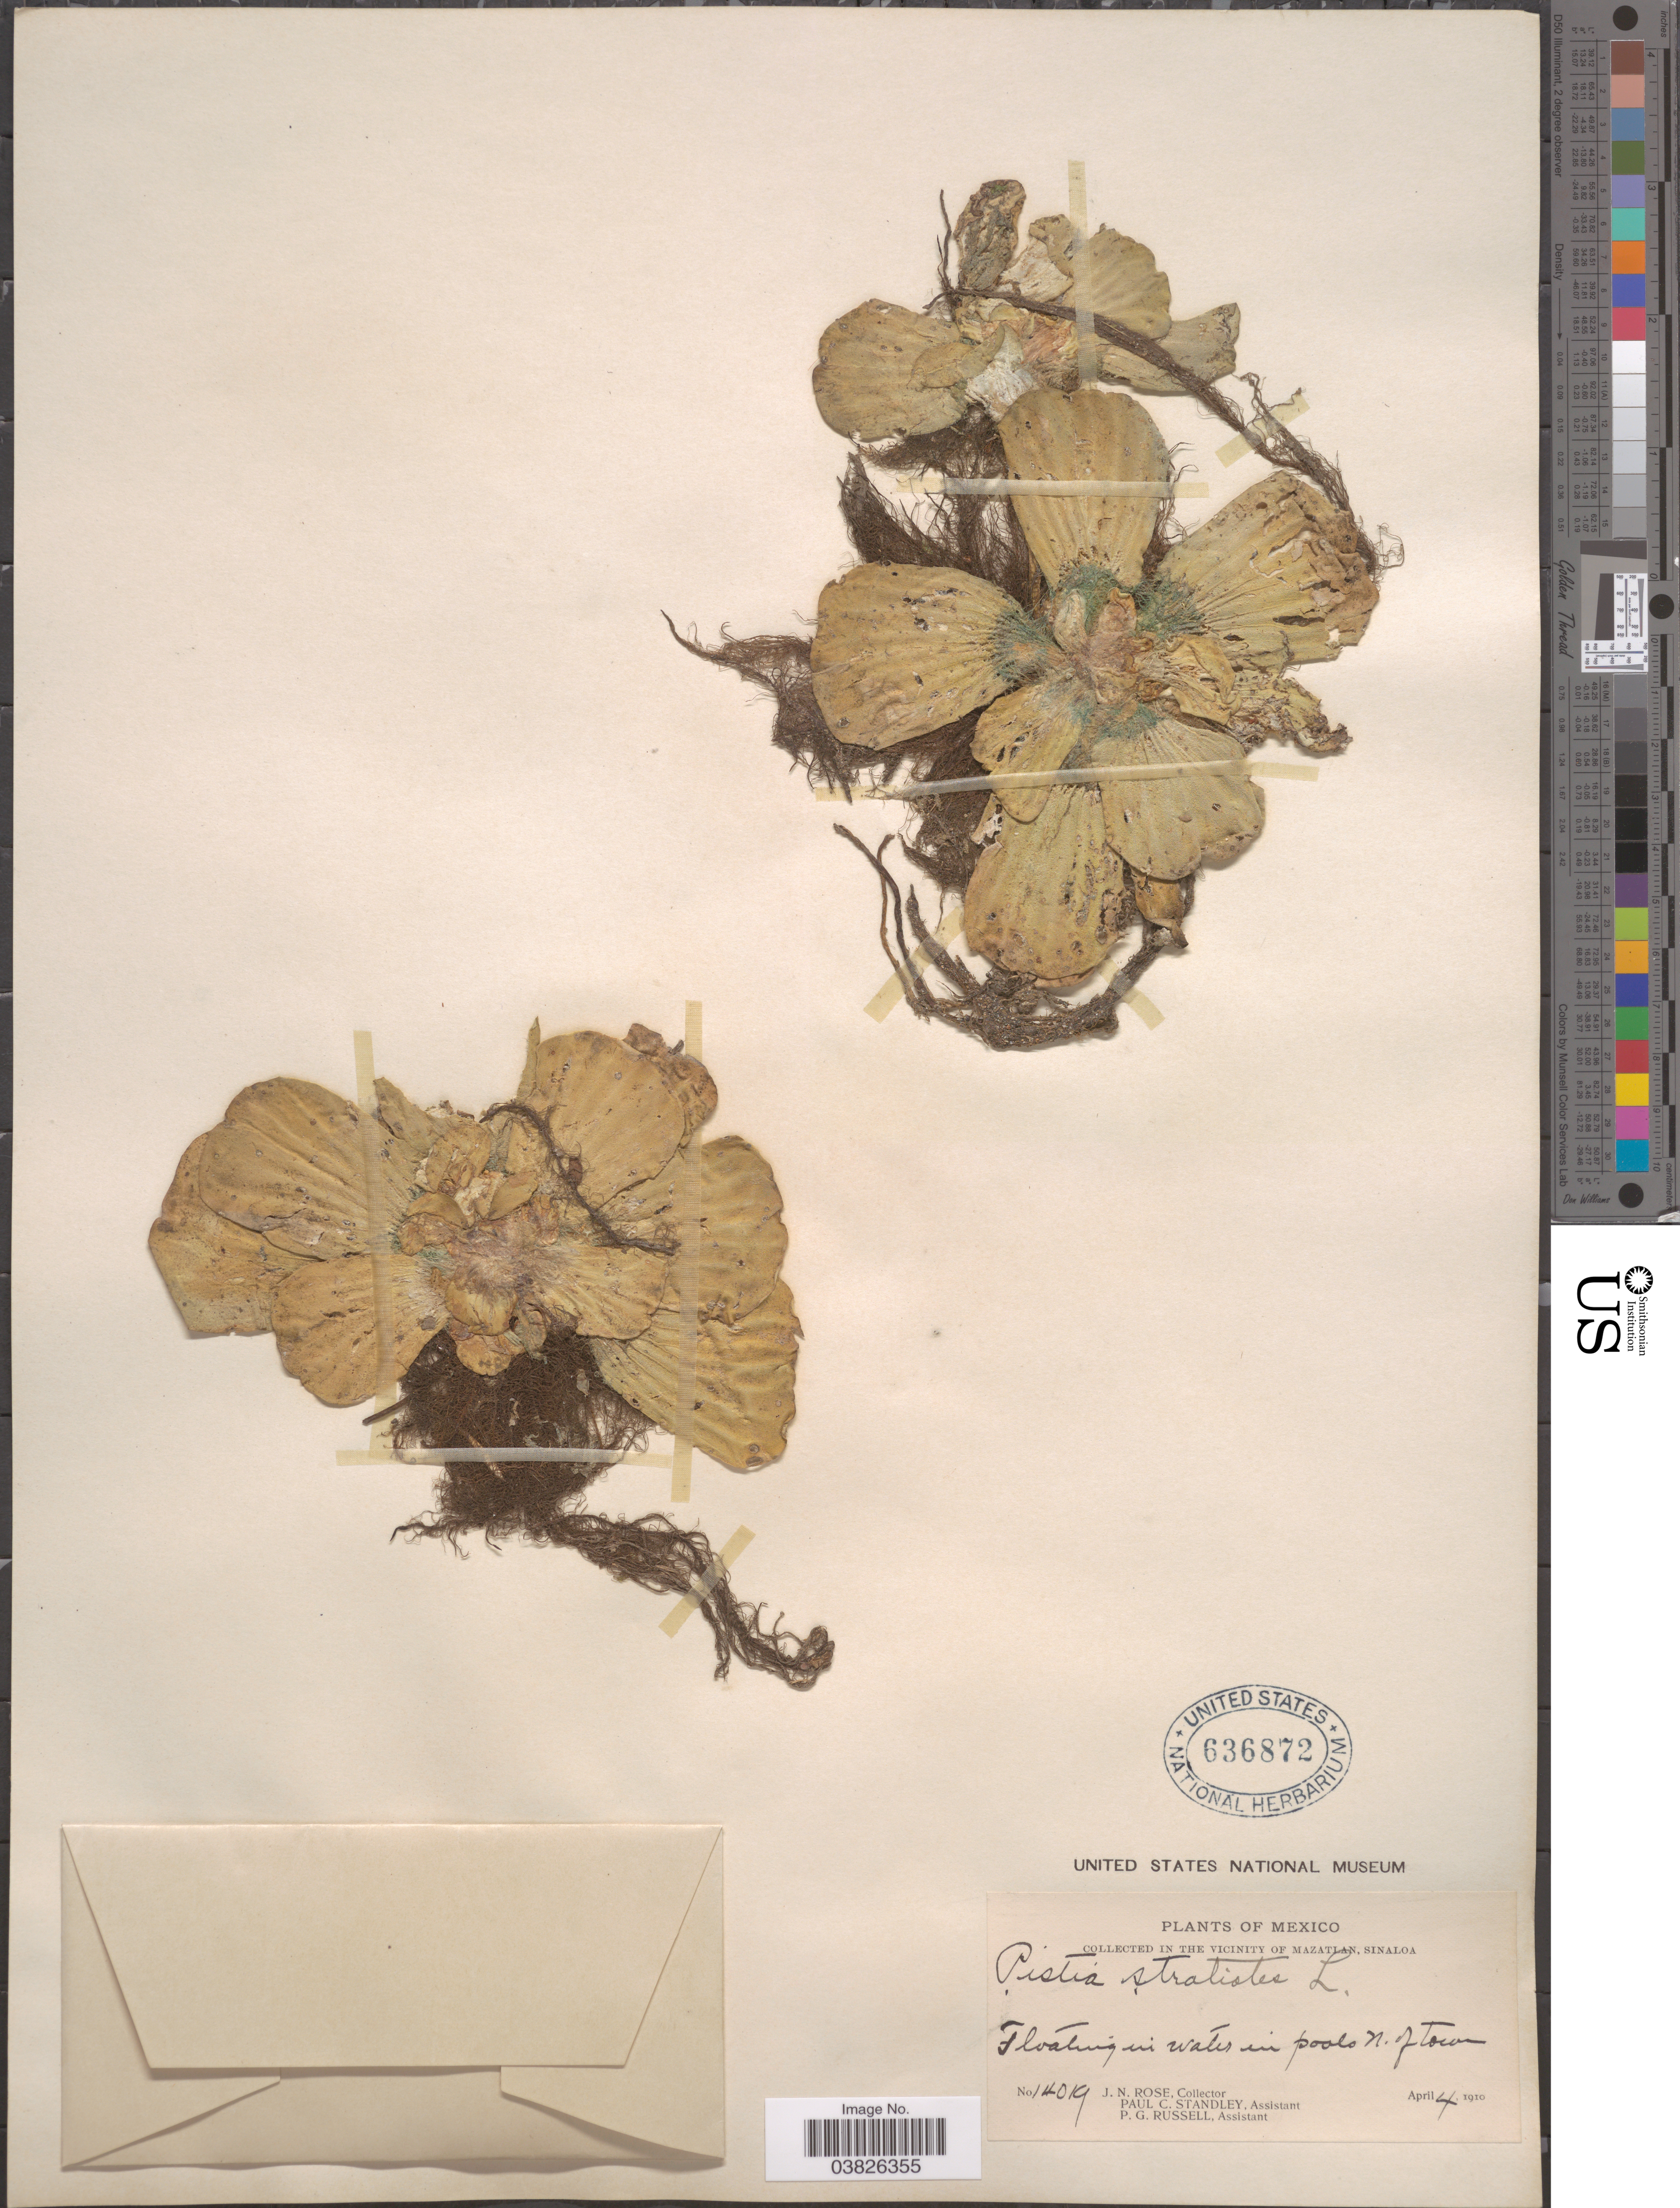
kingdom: Plantae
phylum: Tracheophyta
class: Liliopsida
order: Alismatales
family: Araceae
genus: Pistia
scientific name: Pistia stratiotes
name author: L.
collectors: J. N. Rose, P. C. Standley & P. G. Russell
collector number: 14019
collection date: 1910-04-04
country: Mexico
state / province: Sinaloa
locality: In the Vicinity of Mazatlan. In pools N. of town.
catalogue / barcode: US 636872